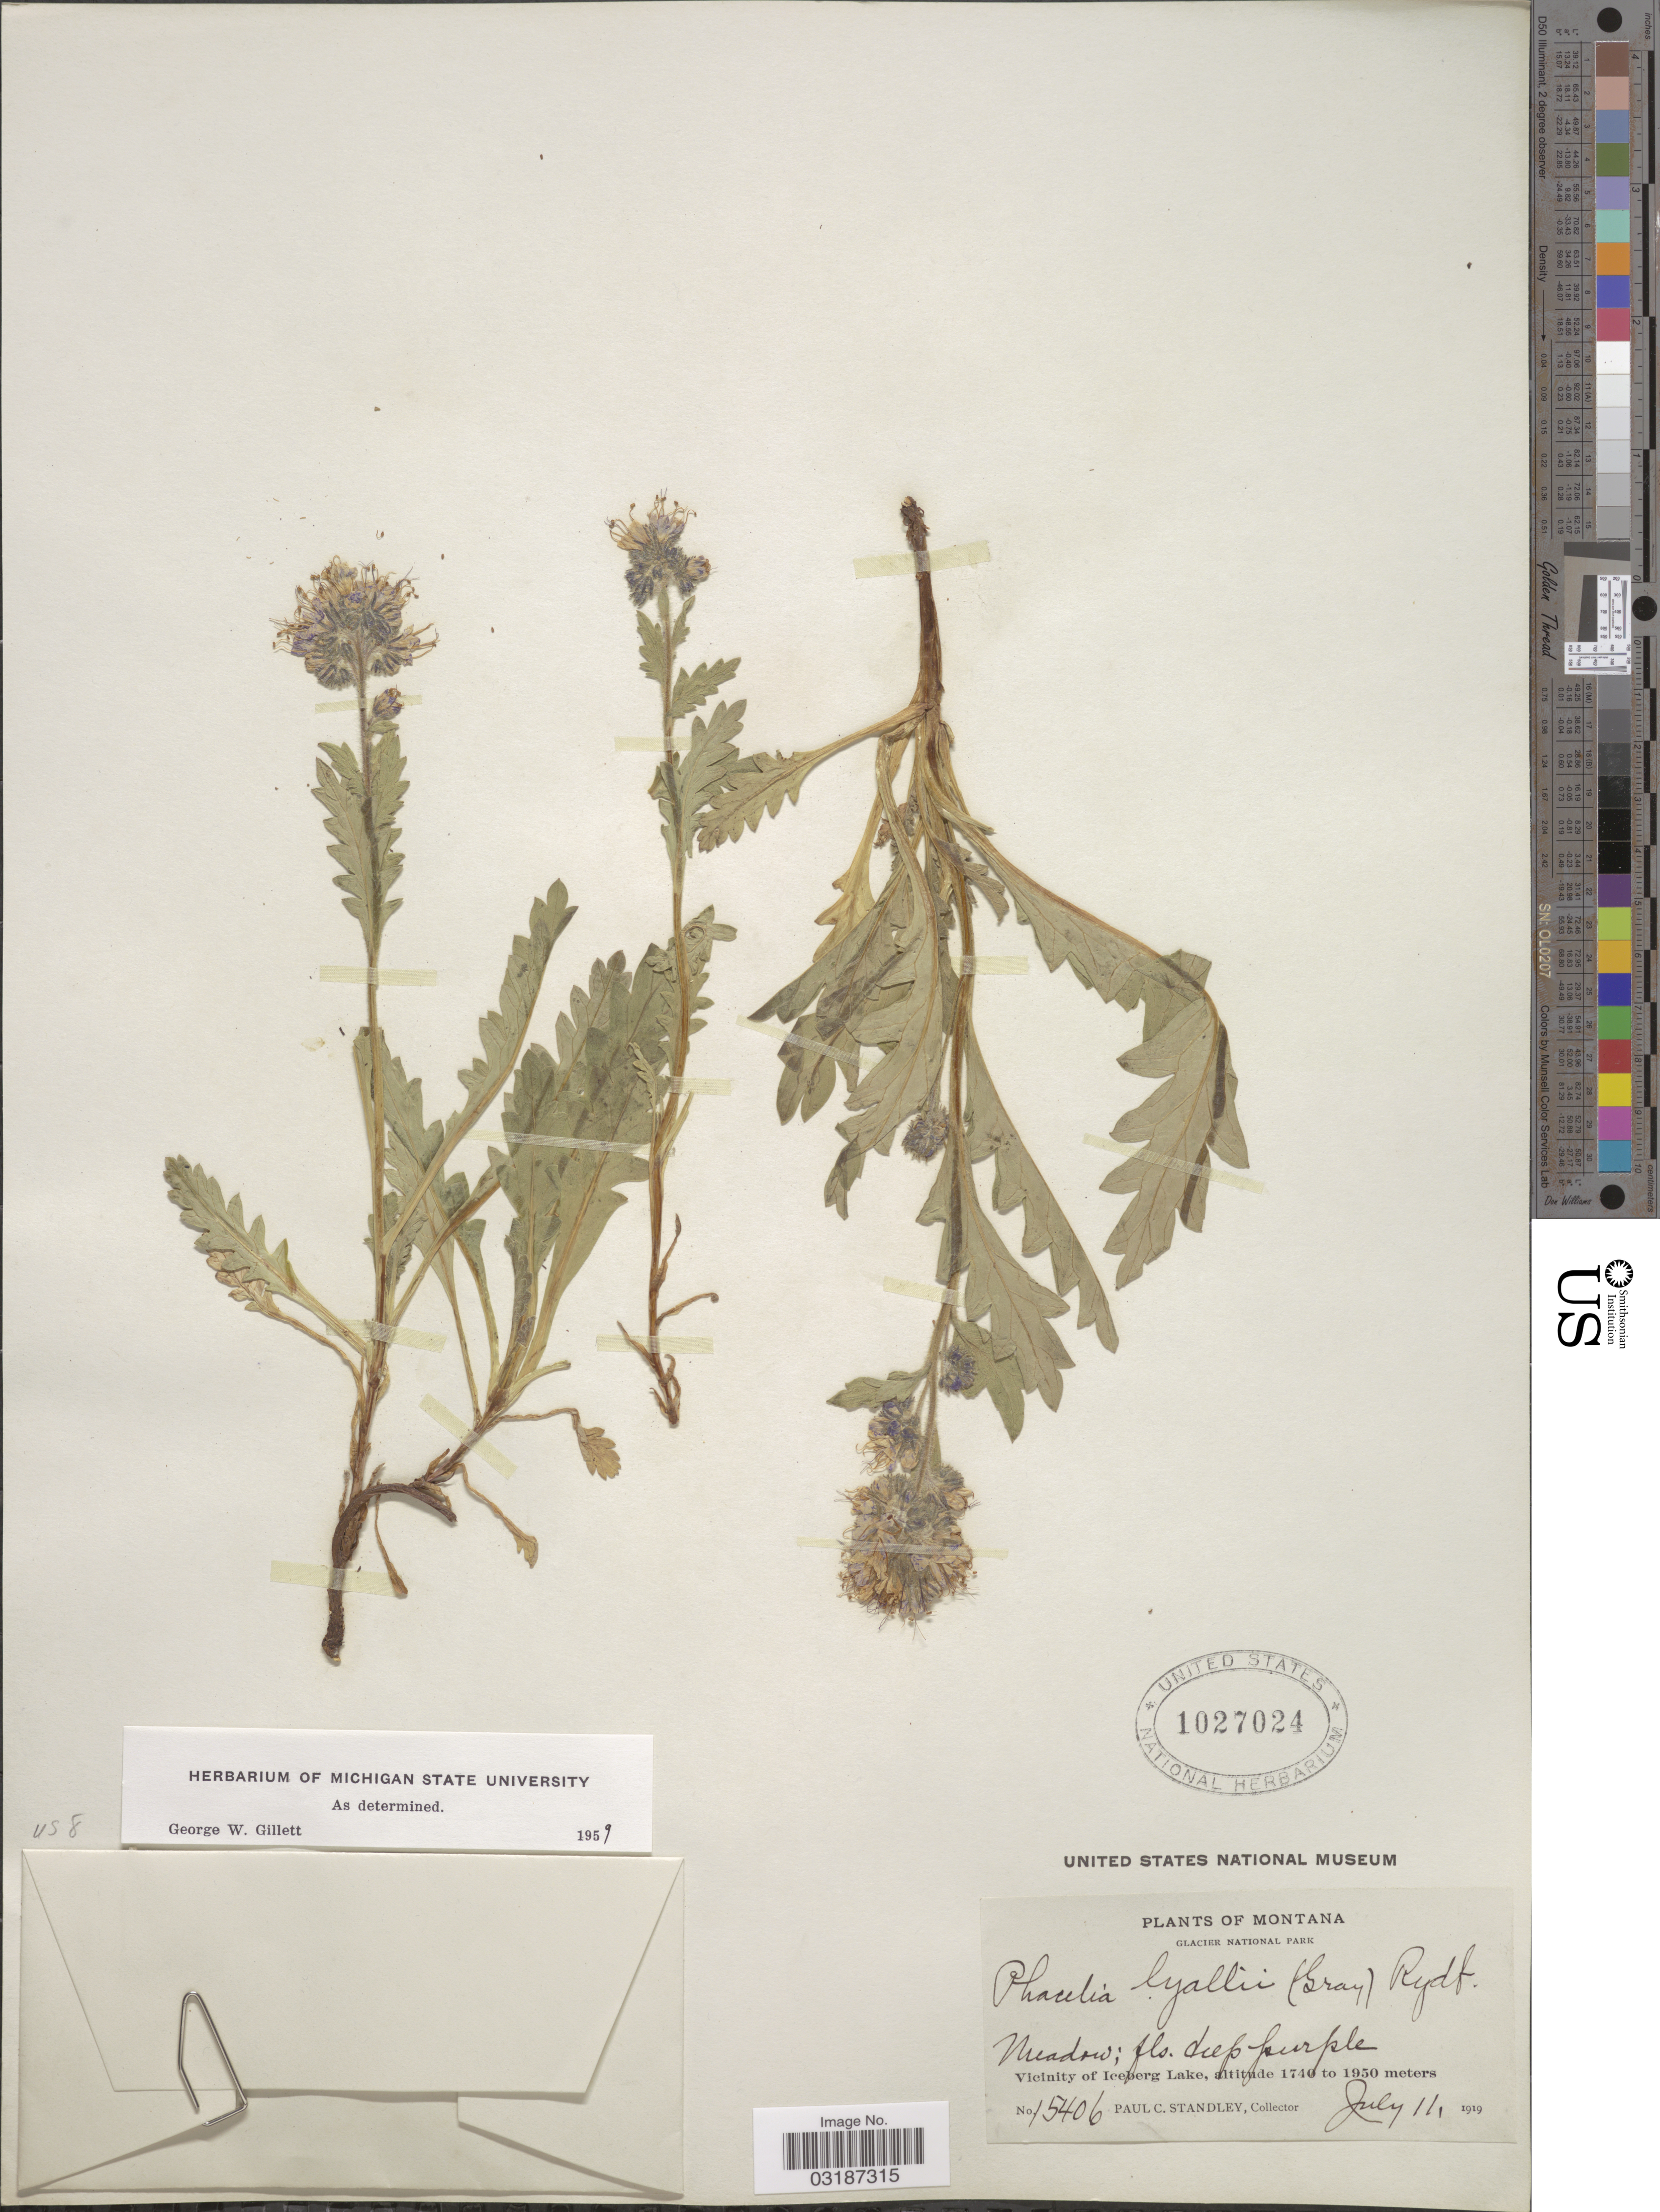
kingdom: Plantae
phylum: Tracheophyta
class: Magnoliopsida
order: Boraginales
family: Hydrophyllaceae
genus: Phacelia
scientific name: Phacelia lyallii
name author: (A. Gray) Rydb.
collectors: P. C. Standley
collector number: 15406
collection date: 1919-07-11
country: United States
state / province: Montana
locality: Glacier National Park. Vicinity of Iceberg Lake.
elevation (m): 1740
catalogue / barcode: US 1027024